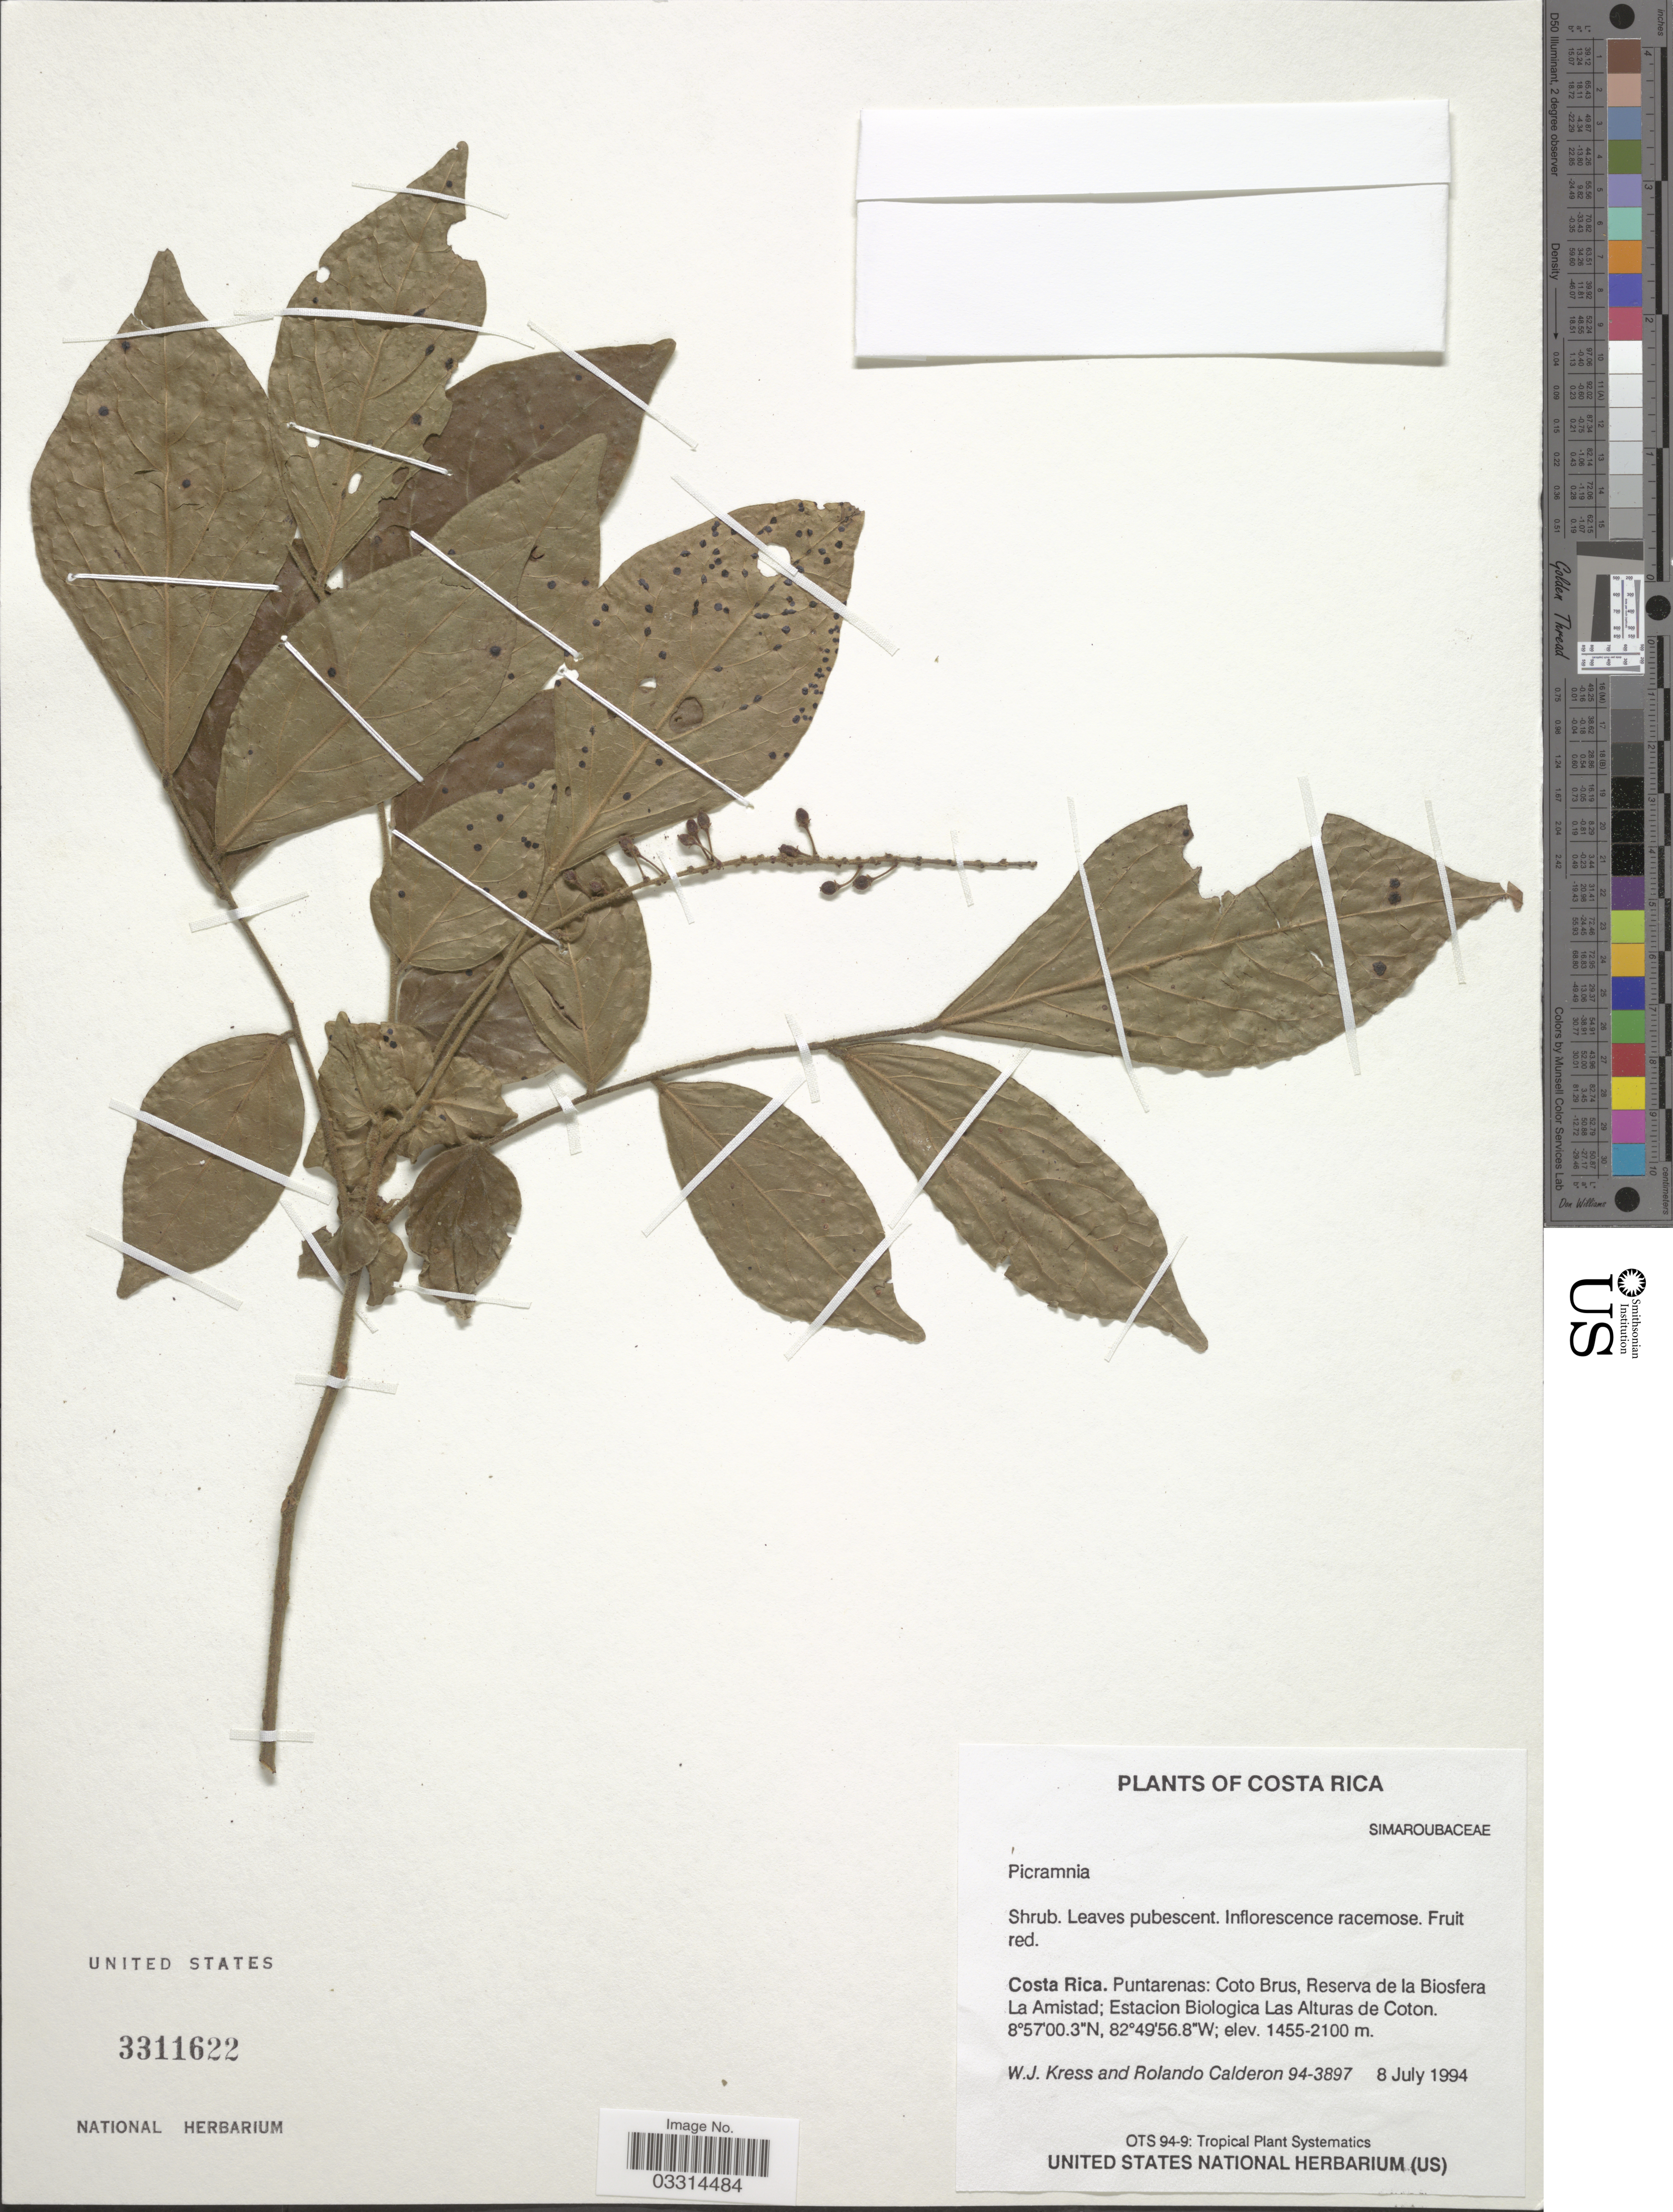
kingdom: Plantae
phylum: Tracheophyta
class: Magnoliopsida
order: Picramniales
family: Picramniaceae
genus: Picramnia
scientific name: Picramnia sp.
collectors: W. J. Kress & R. Calderon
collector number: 94-3897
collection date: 1994-07-08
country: Costa Rica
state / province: Puntarenas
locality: Coto Brus, Reserva de la Biosfera de La Amistad; Estacion Biologica Las Alturas de Coton.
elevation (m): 1455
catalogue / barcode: US 3311622